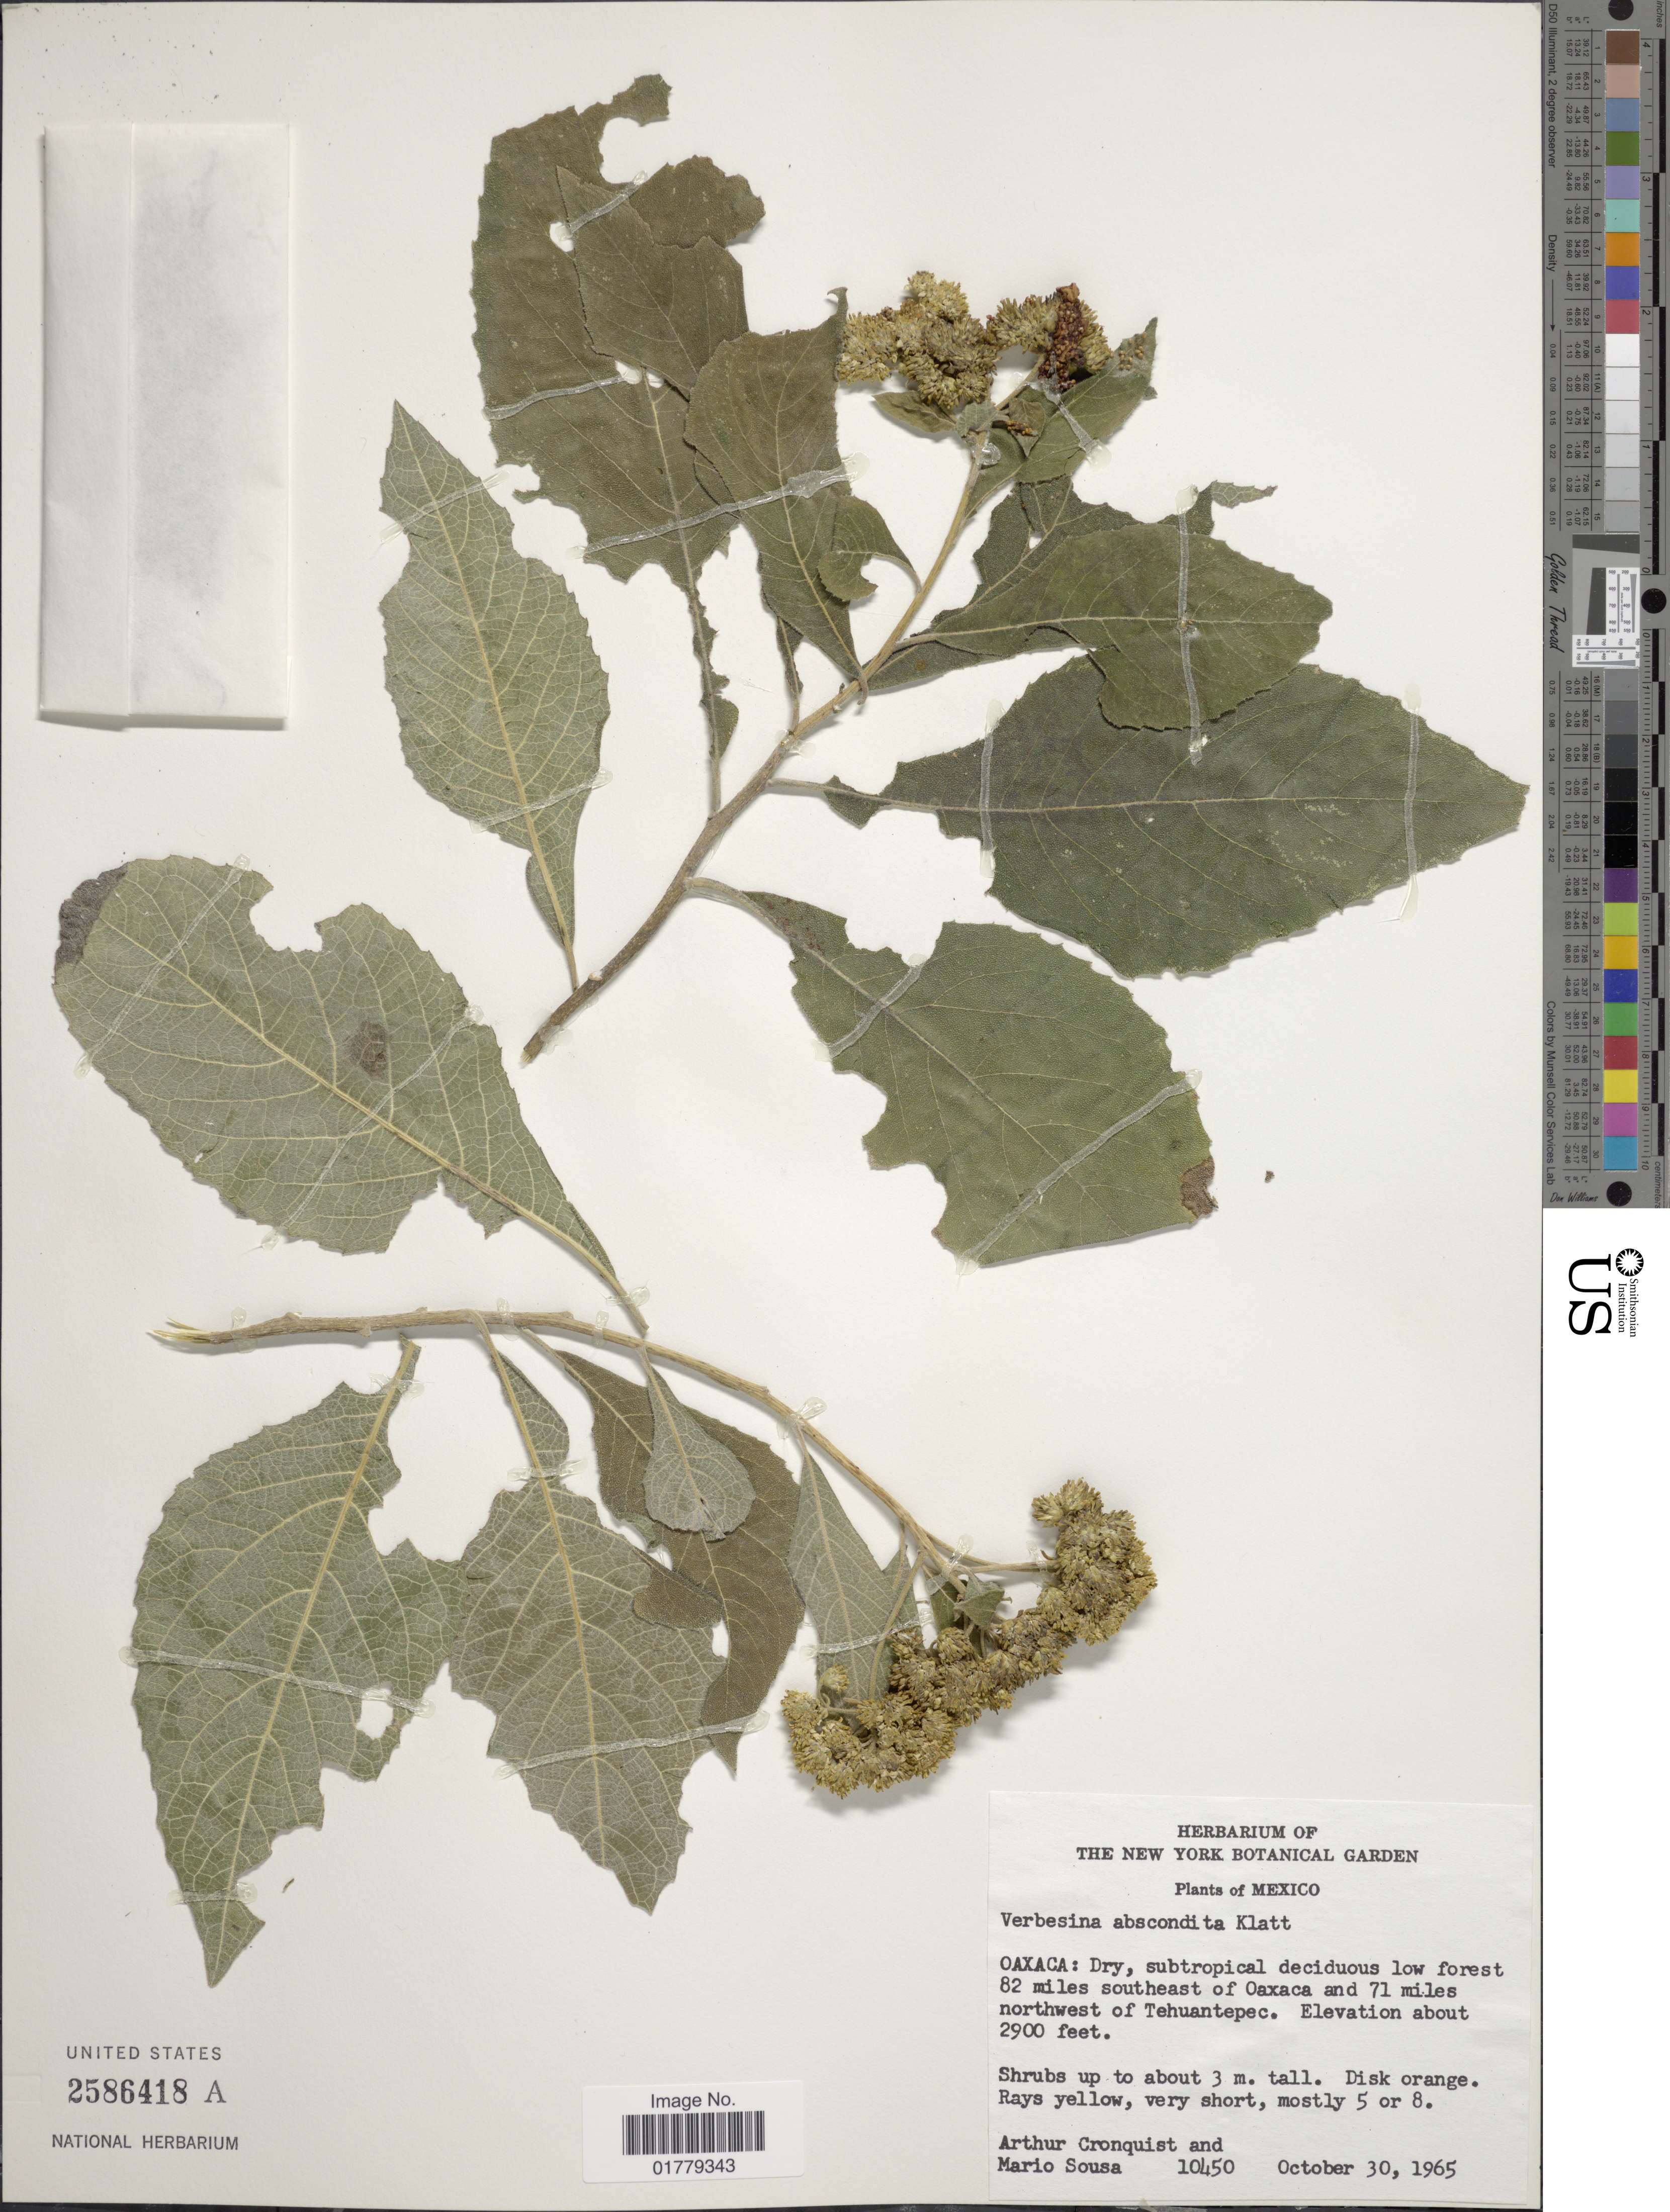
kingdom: Plantae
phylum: Tracheophyta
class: Magnoliopsida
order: Asterales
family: Asteraceae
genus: Verbesina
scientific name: Verbesina abscondita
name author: Klatt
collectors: A. J. Cronquist & M. Sousa S.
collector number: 10450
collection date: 1965-10-30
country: Mexico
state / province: Oaxaca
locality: Oaxaca: Dry, subtropical deciduous low forest 82 miles southeast of Oaxaca and 71 miles northwest of Tehuantepec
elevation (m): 884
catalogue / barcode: US 2586418A